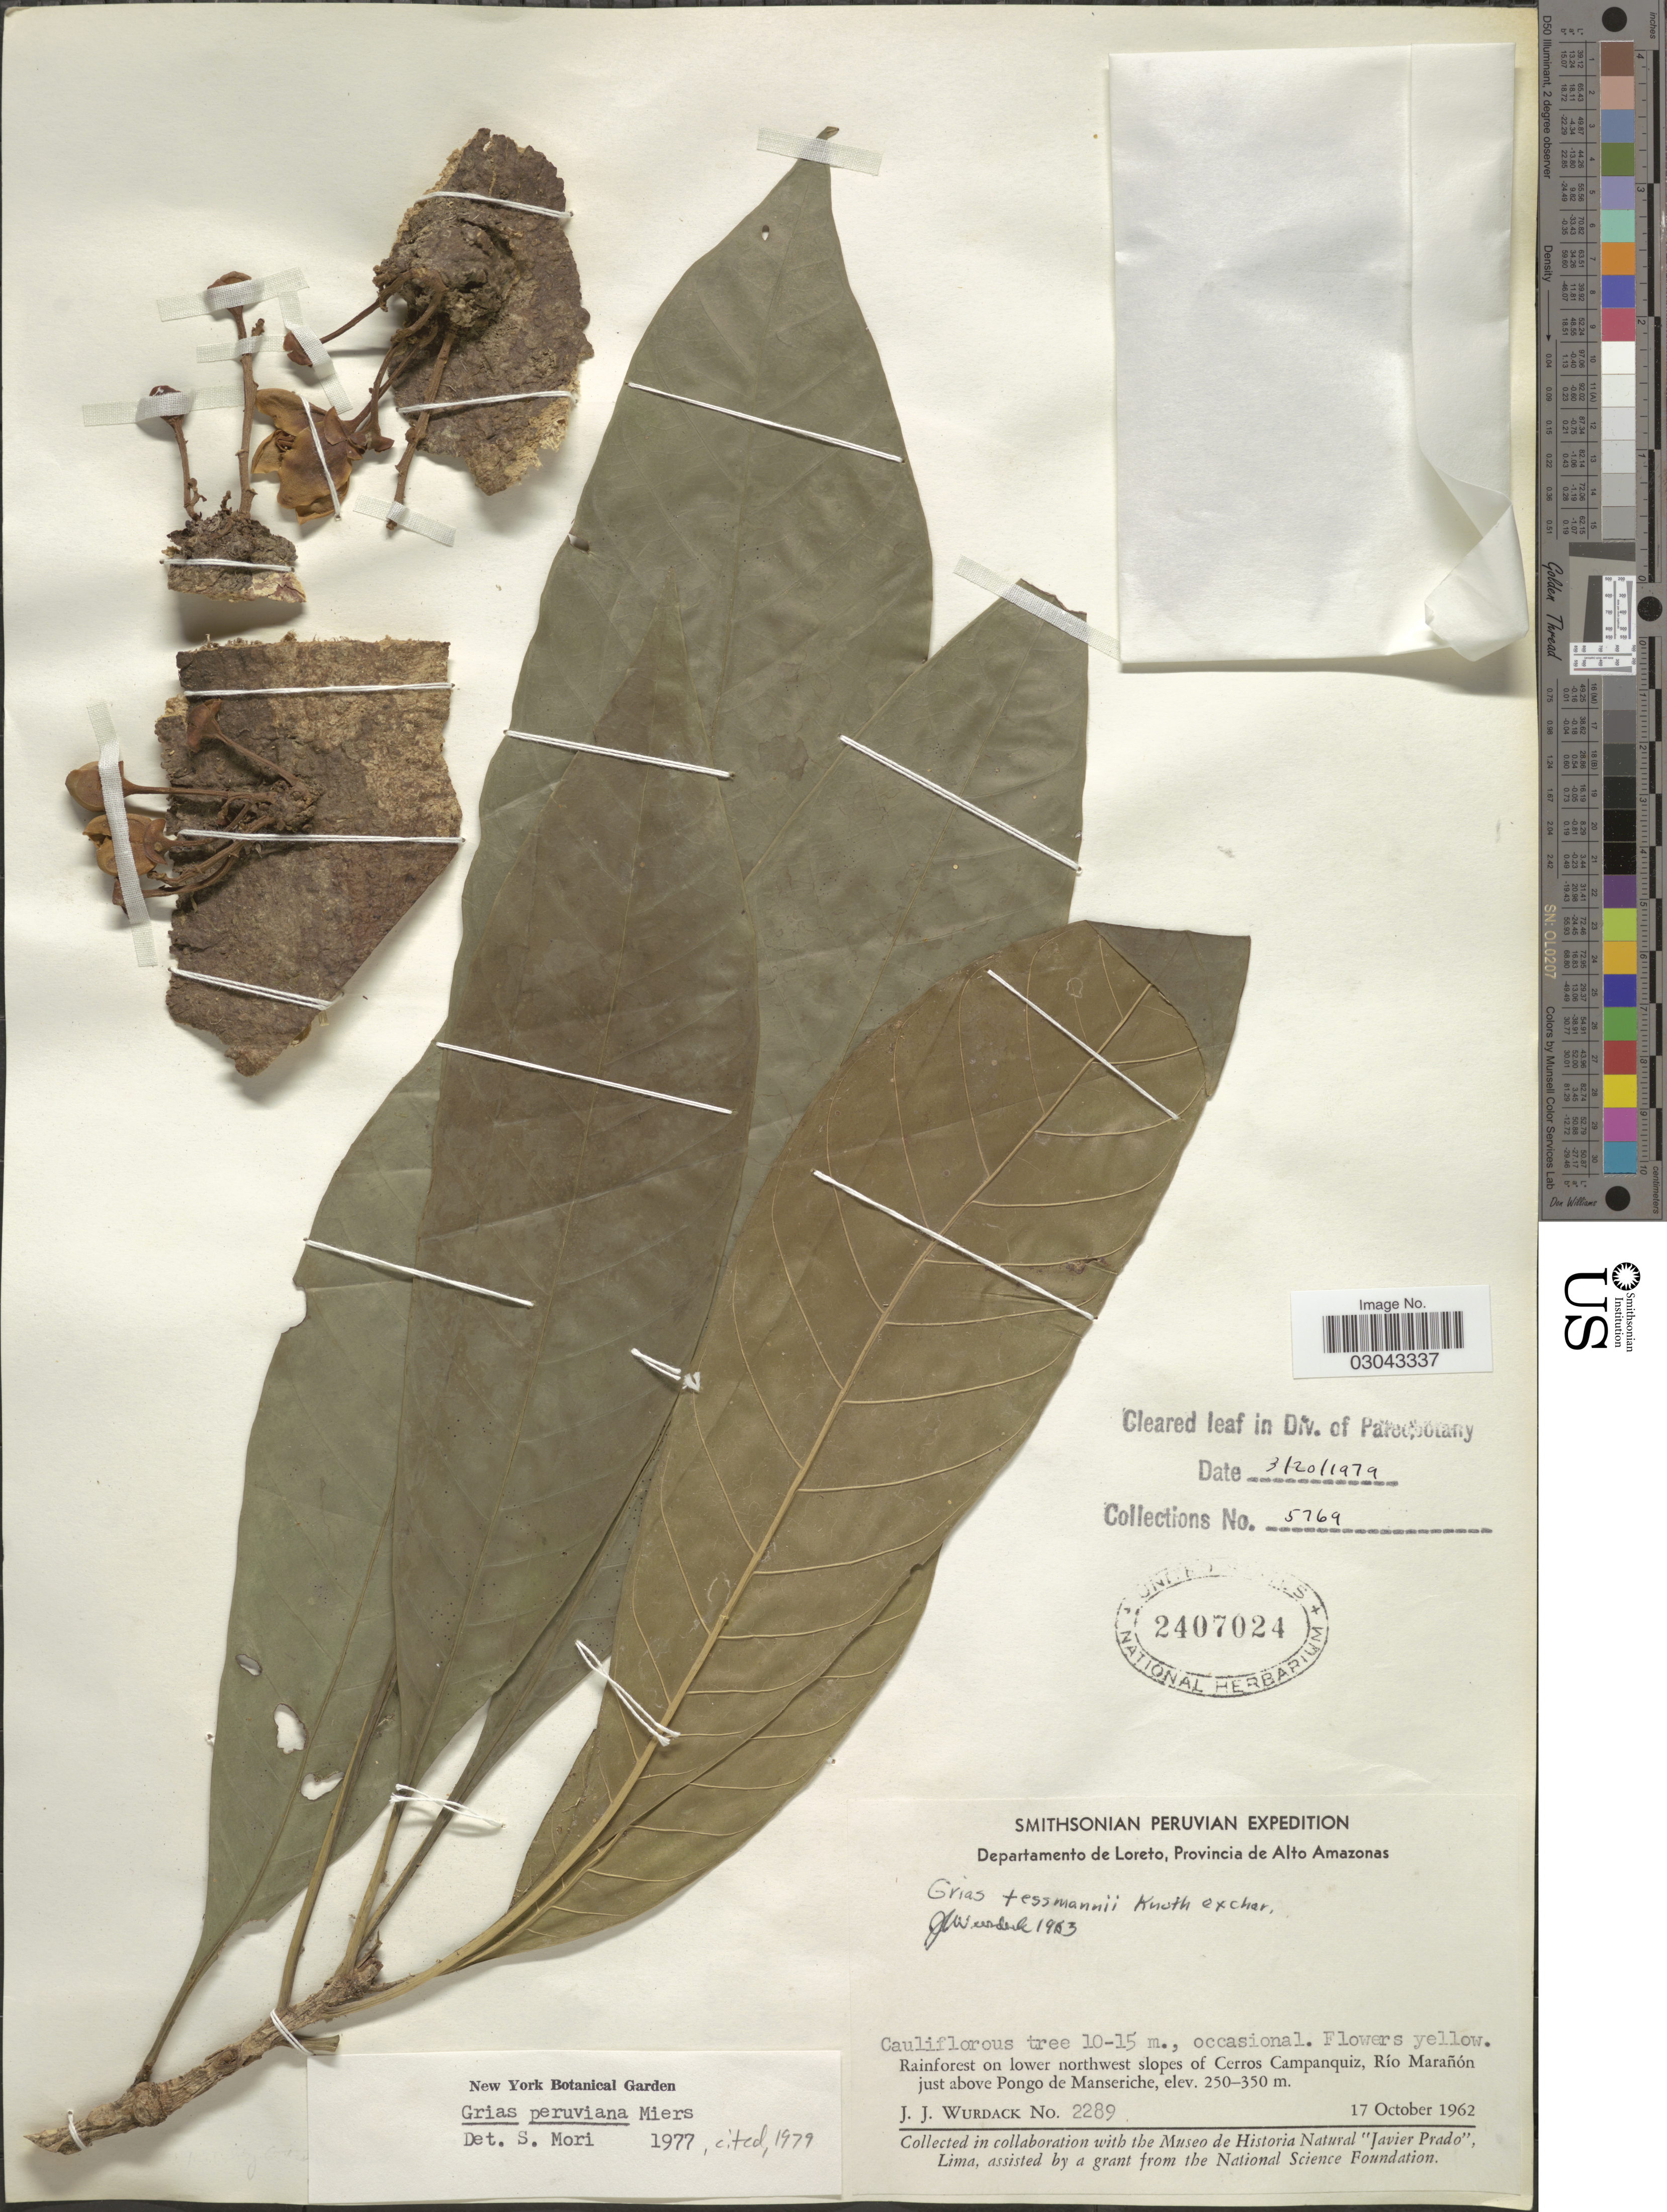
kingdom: Plantae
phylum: Tracheophyta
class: Magnoliopsida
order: Ericales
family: Lecythidaceae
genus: Grias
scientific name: Grias peruviana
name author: Miers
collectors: J. J. Wurdack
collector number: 2289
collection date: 1962-10-17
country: Peru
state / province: Loreto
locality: Departamento de Loreto, Provincia de Alto Amazonas, Rainforest on lower northwest slopes of Cerro Campanquiz, Río Marañón just above Pongo de Manseriche.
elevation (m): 250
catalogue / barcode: US 2407024